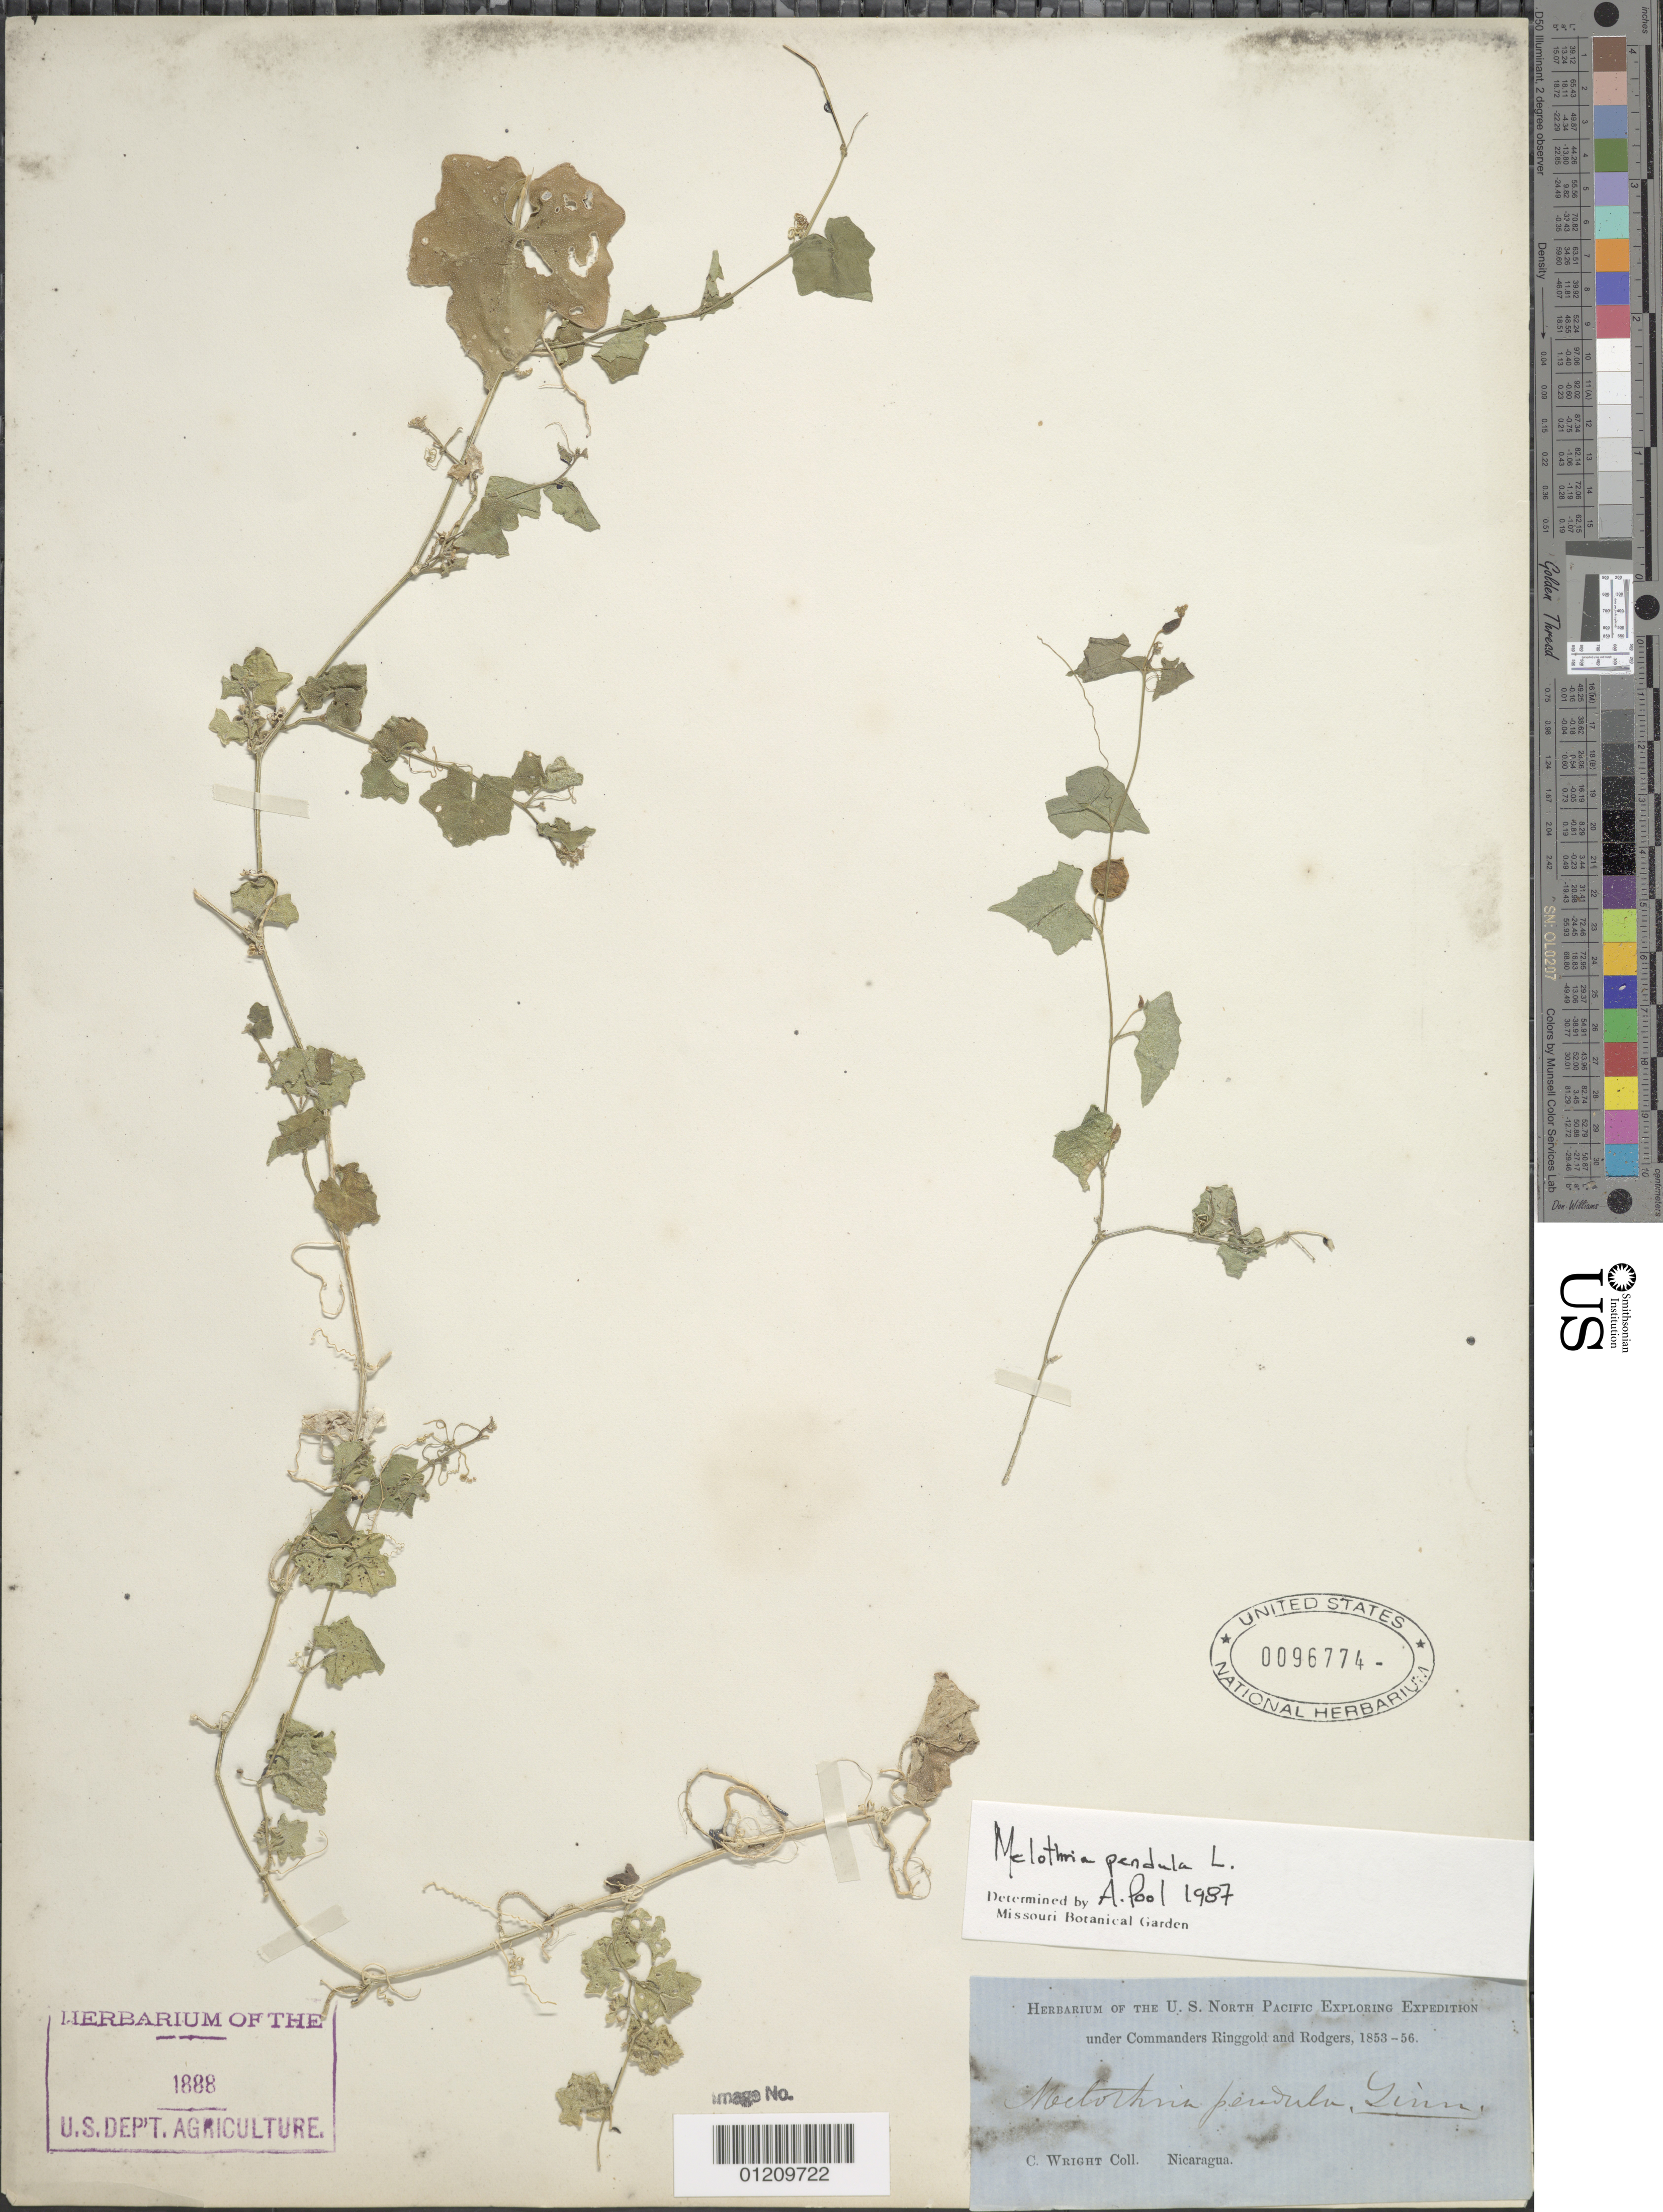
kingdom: Plantae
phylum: Tracheophyta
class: Magnoliopsida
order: Cucurbitales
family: Cucurbitaceae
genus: Melothria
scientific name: Melothria pendula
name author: L.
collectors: C. Wright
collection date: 1853/1856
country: Nicaragua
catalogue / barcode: US 96774